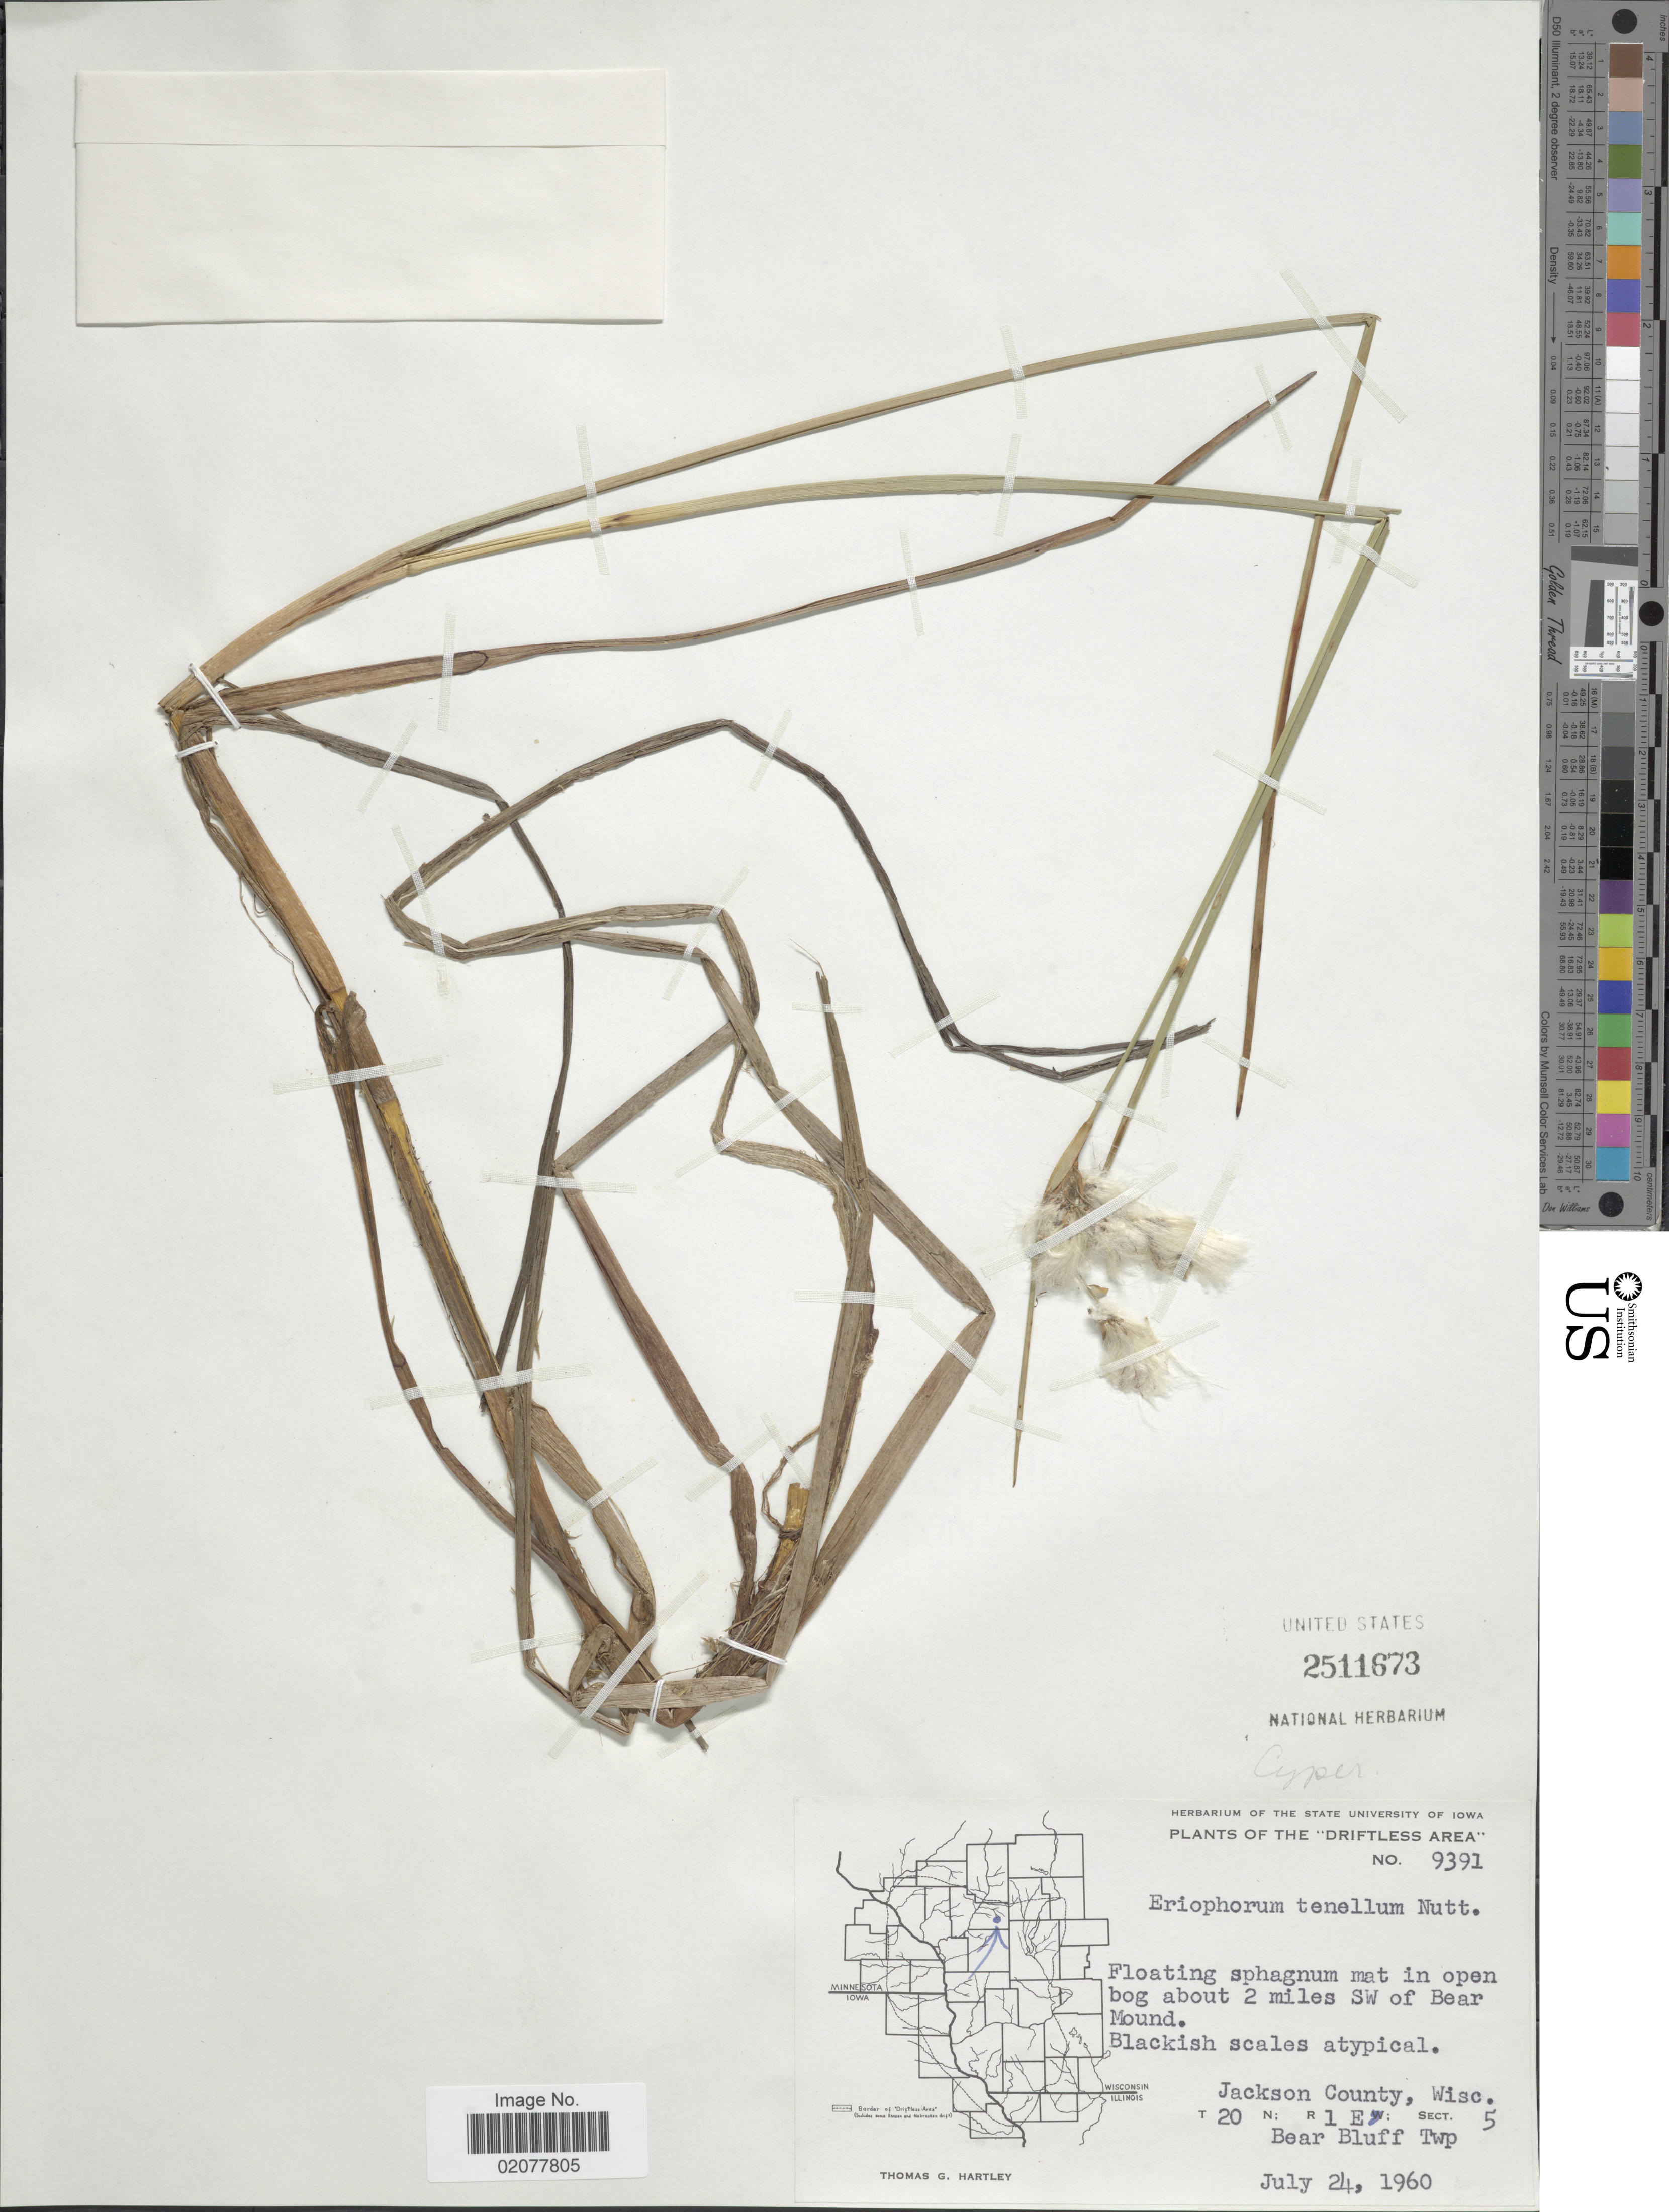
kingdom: Plantae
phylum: Tracheophyta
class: Liliopsida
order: Poales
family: Cyperaceae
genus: Eriophorum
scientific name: Eriophorum tenellum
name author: Nutt.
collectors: T. G. Hartley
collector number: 9391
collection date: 1960-07-24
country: United States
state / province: Wisconsin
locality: Driftless Area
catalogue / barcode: US 2511673